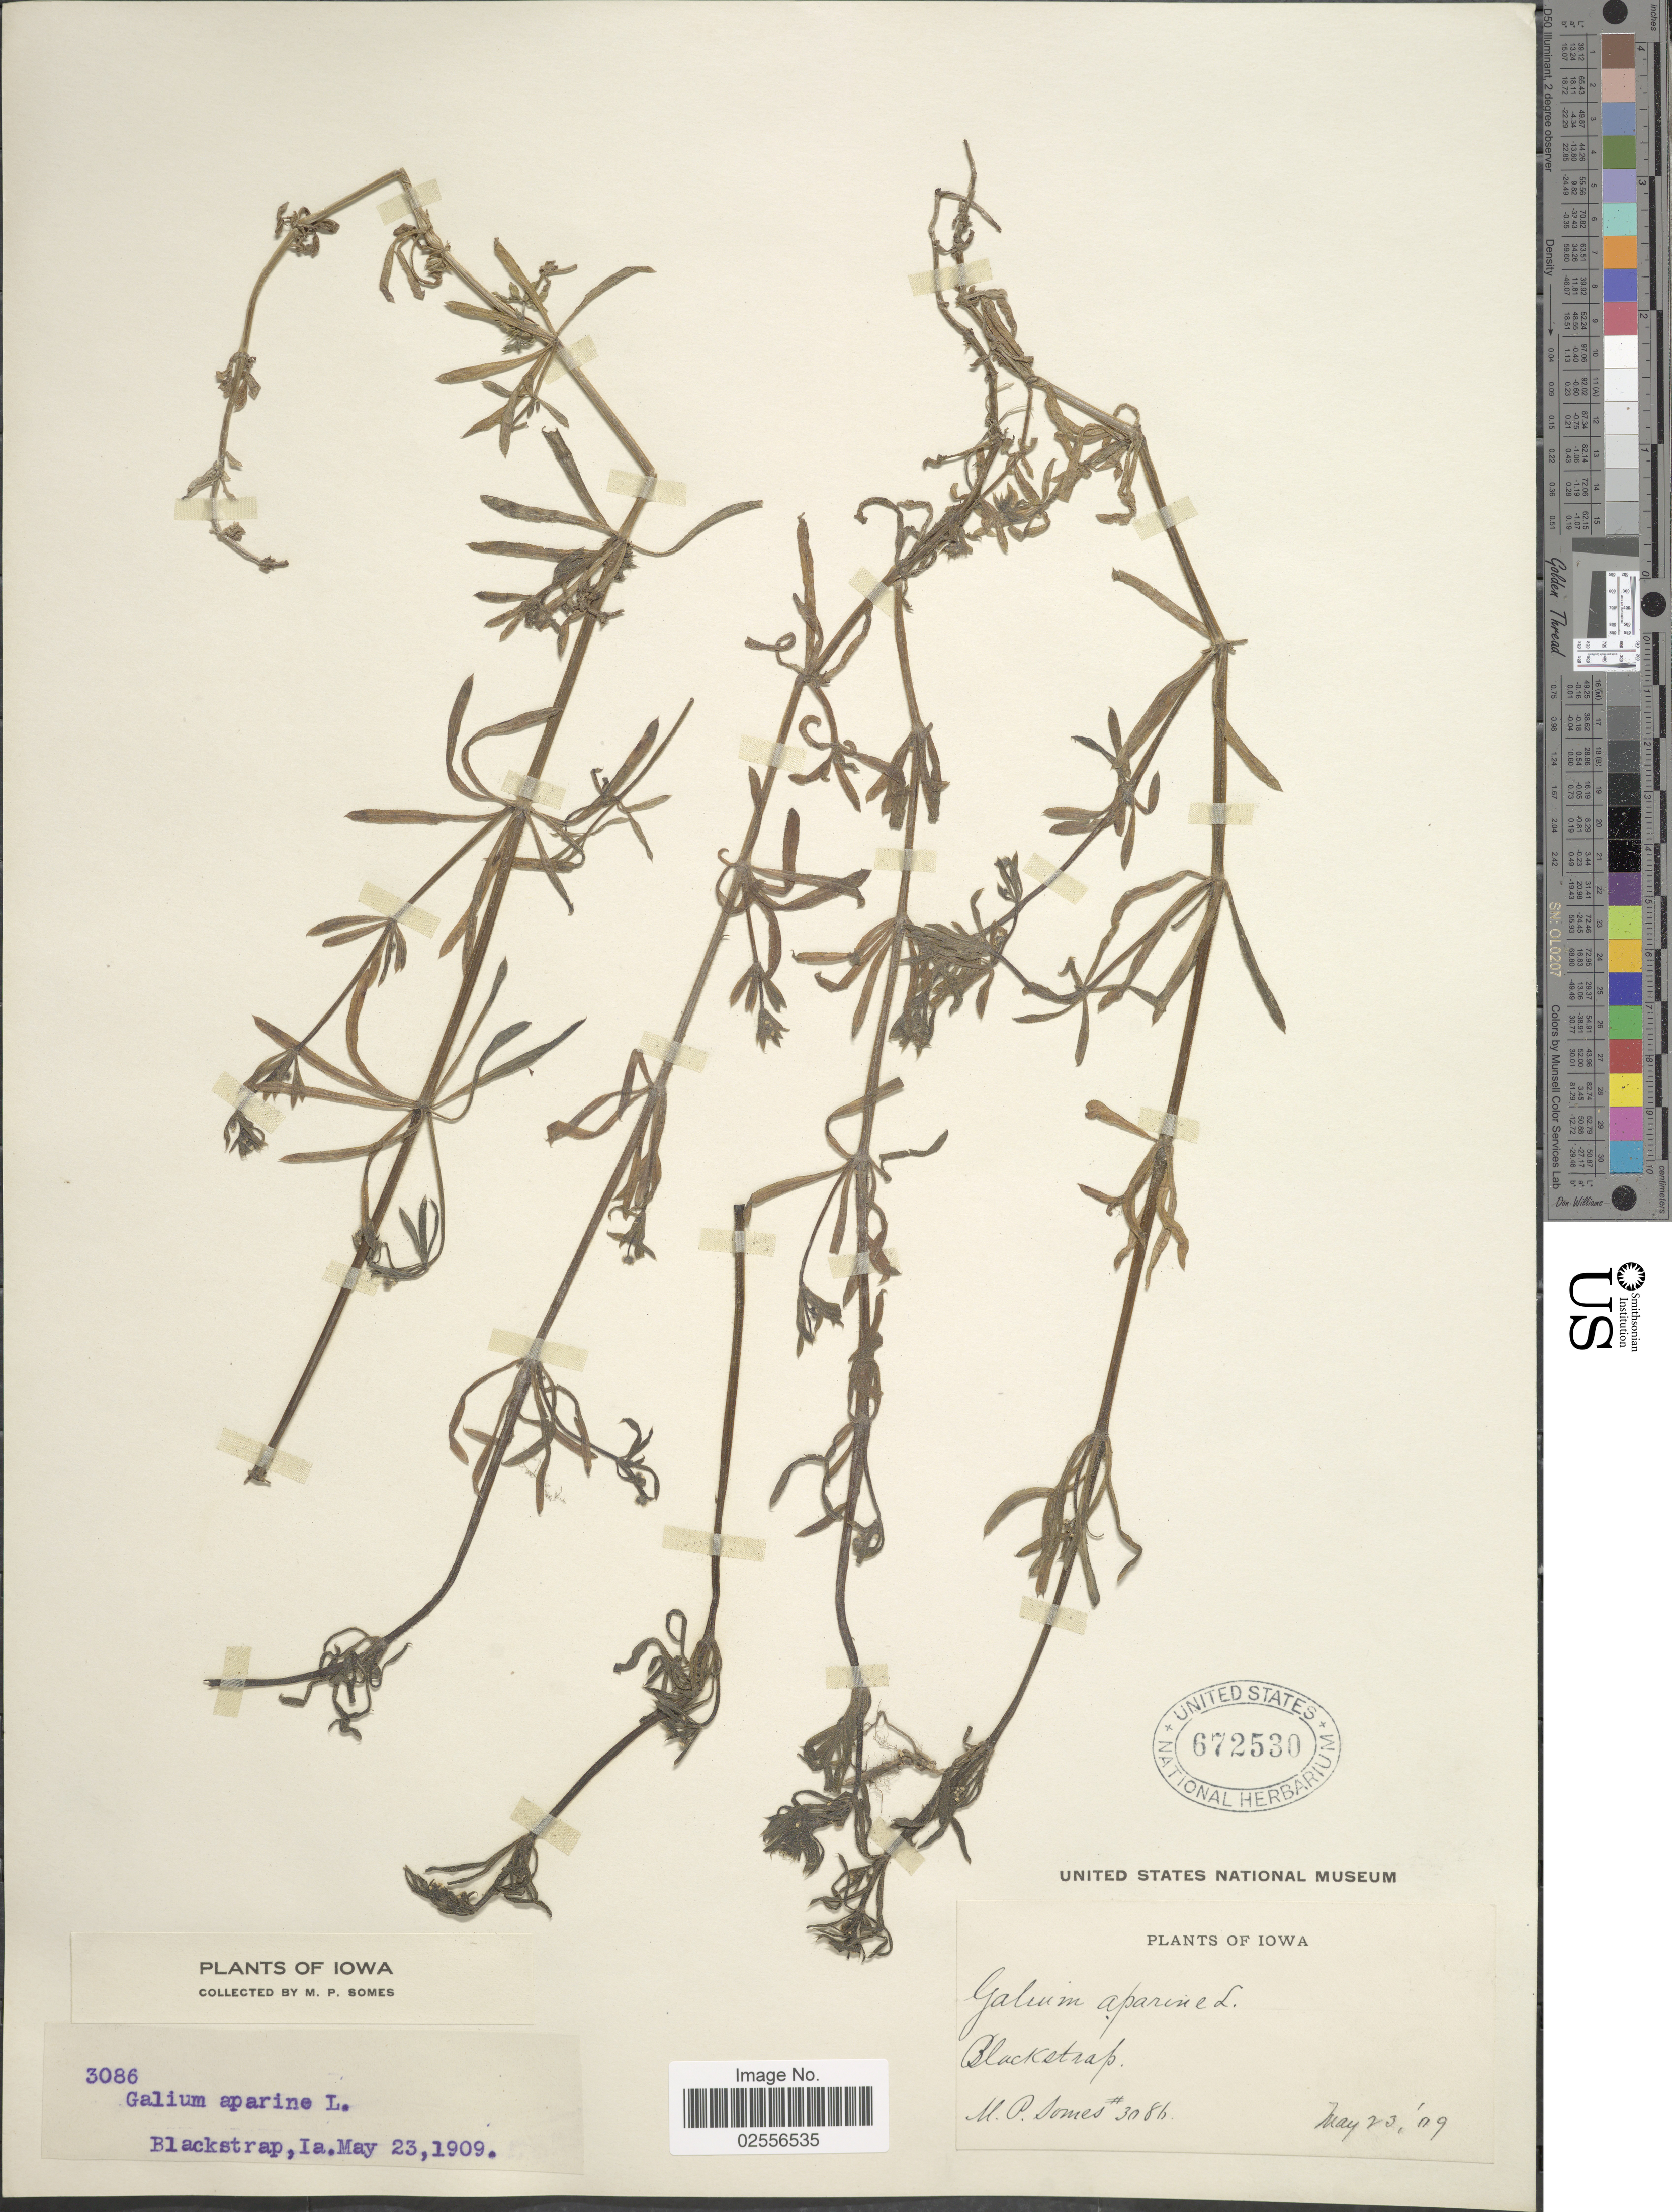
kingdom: Plantae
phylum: Tracheophyta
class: Magnoliopsida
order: Gentianales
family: Rubiaceae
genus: Galium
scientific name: Galium aparine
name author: L.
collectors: M. Somes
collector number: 3086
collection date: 1909-05-23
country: United States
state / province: Iowa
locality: Blackstrap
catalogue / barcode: US 672530